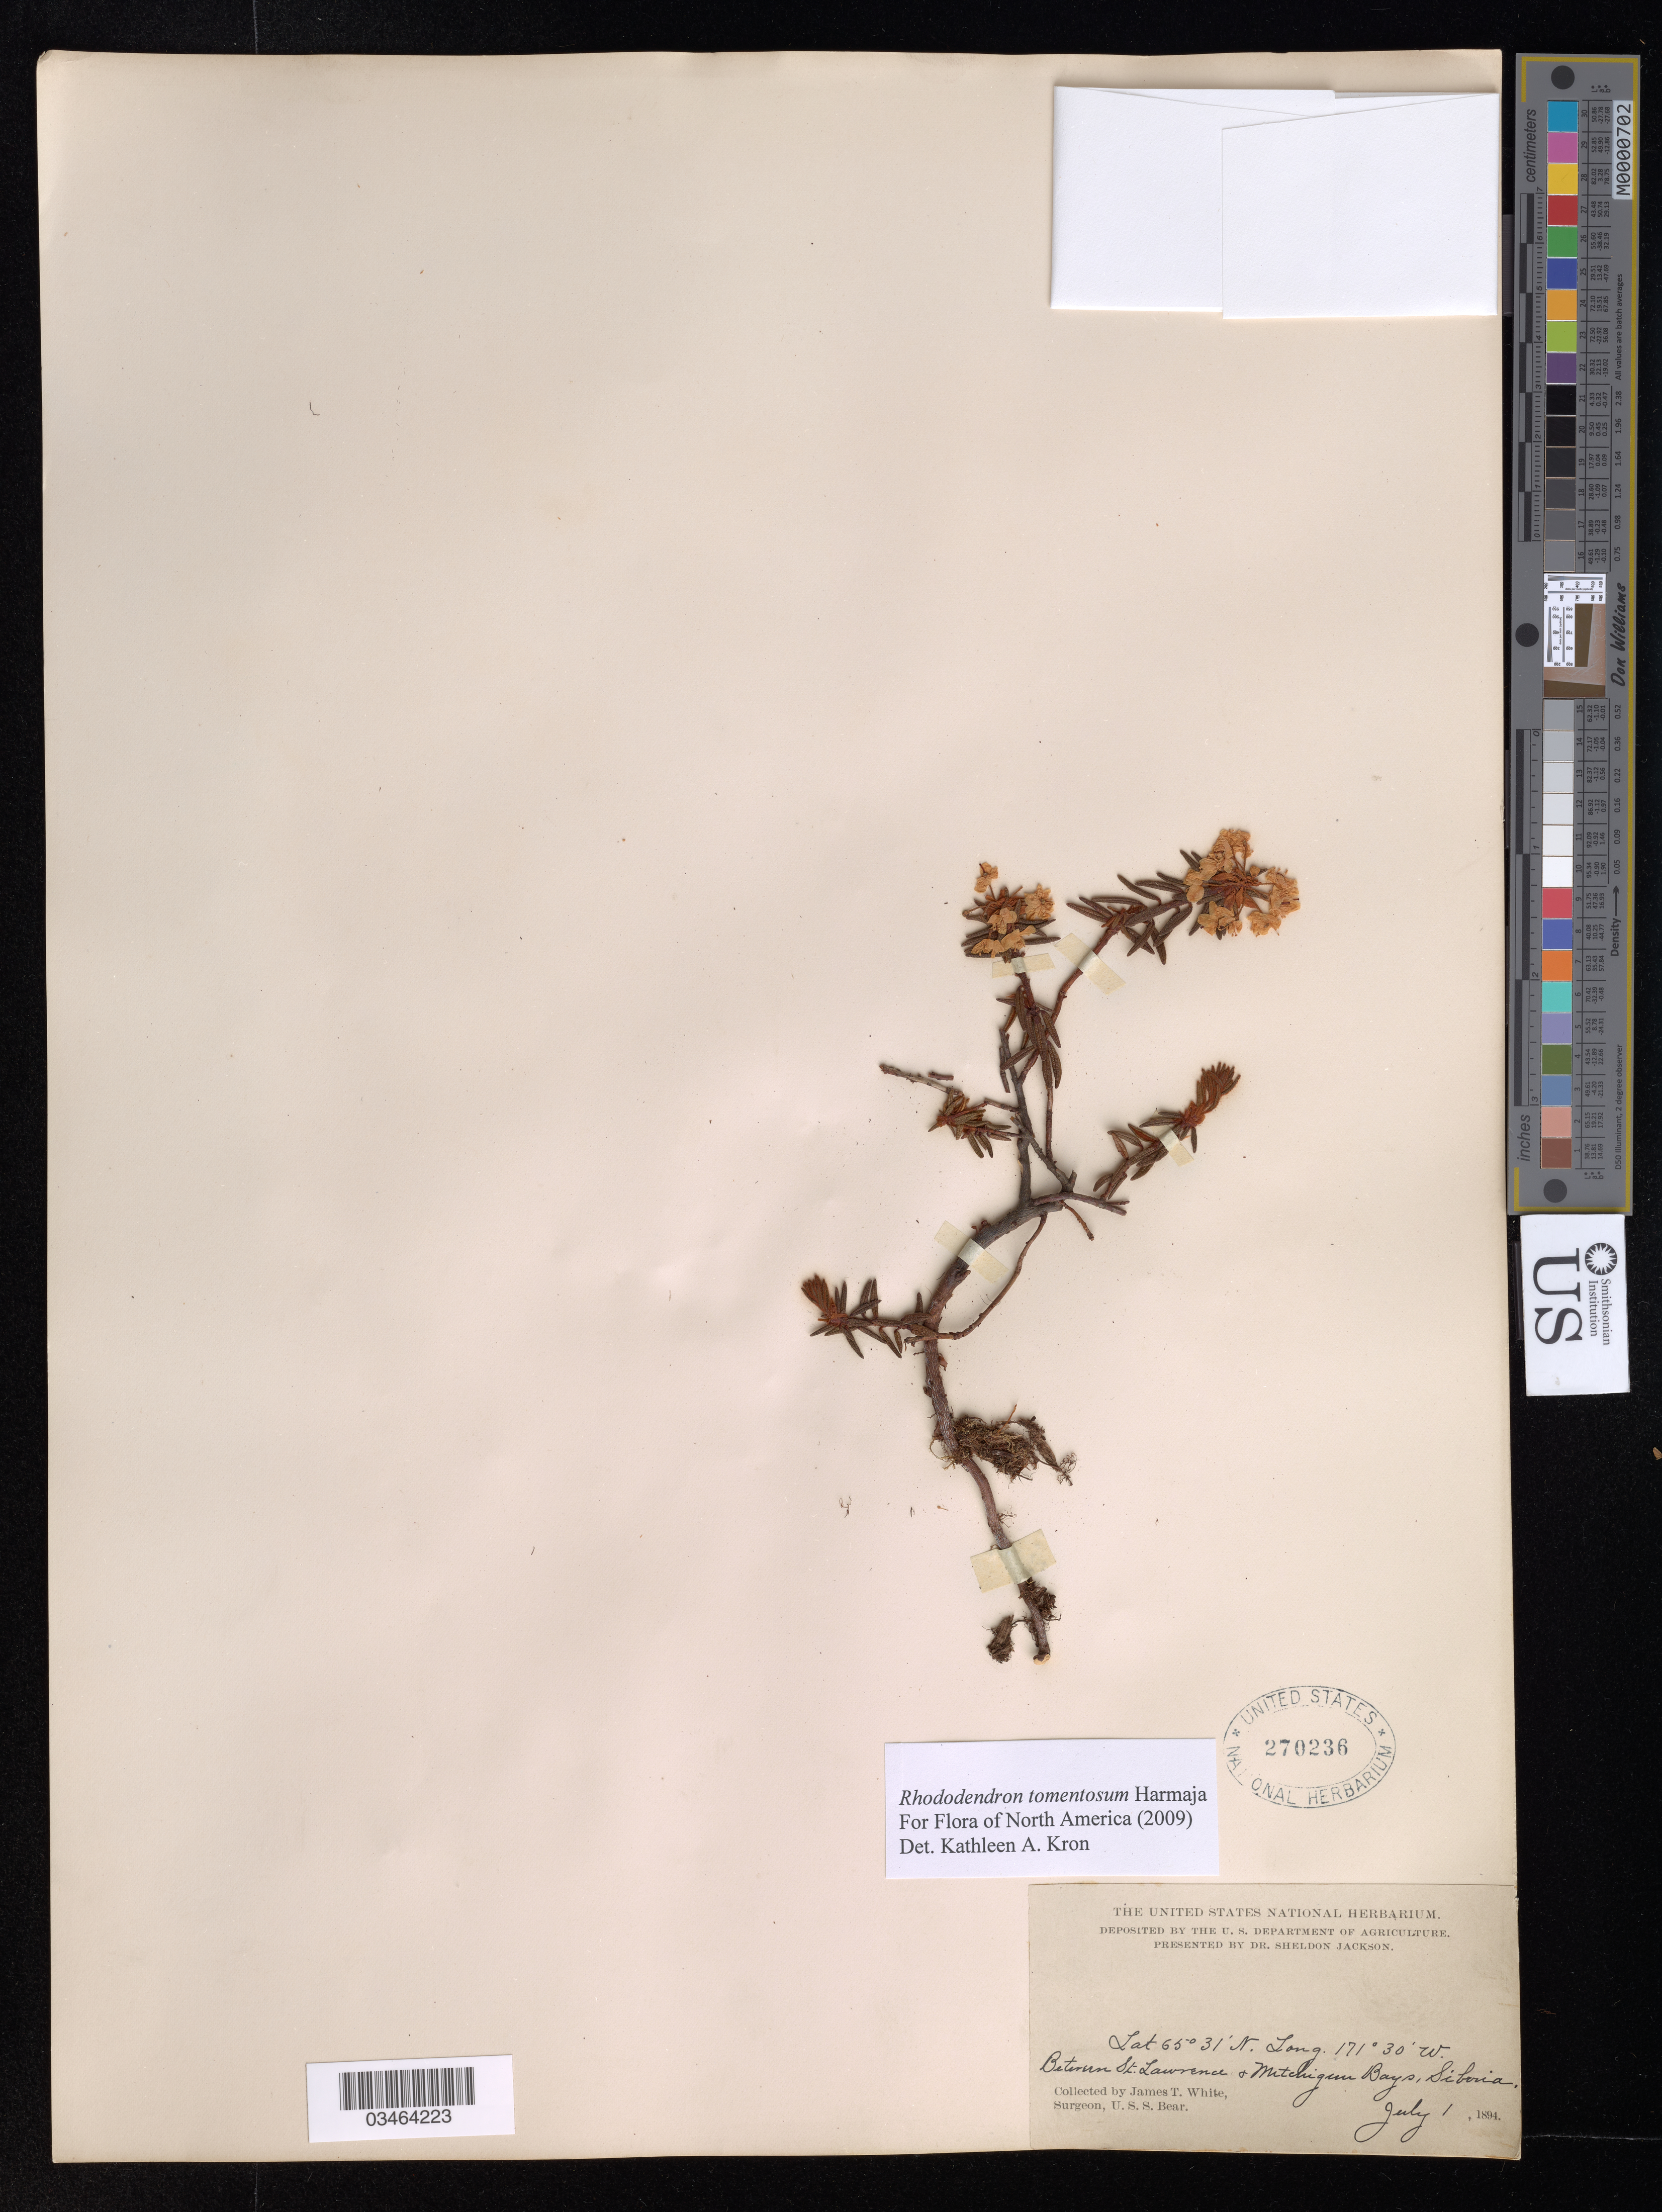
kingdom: Plantae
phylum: Tracheophyta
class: Magnoliopsida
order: Ericales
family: Ericaceae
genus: Rhododendron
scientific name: Rhododendron tomentosum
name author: Harmaja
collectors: J. T. White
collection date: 1894-07-01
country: Russian Federation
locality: Between St. Lawrence & Mitchigun* Bays, Siberia.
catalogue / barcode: US 270236